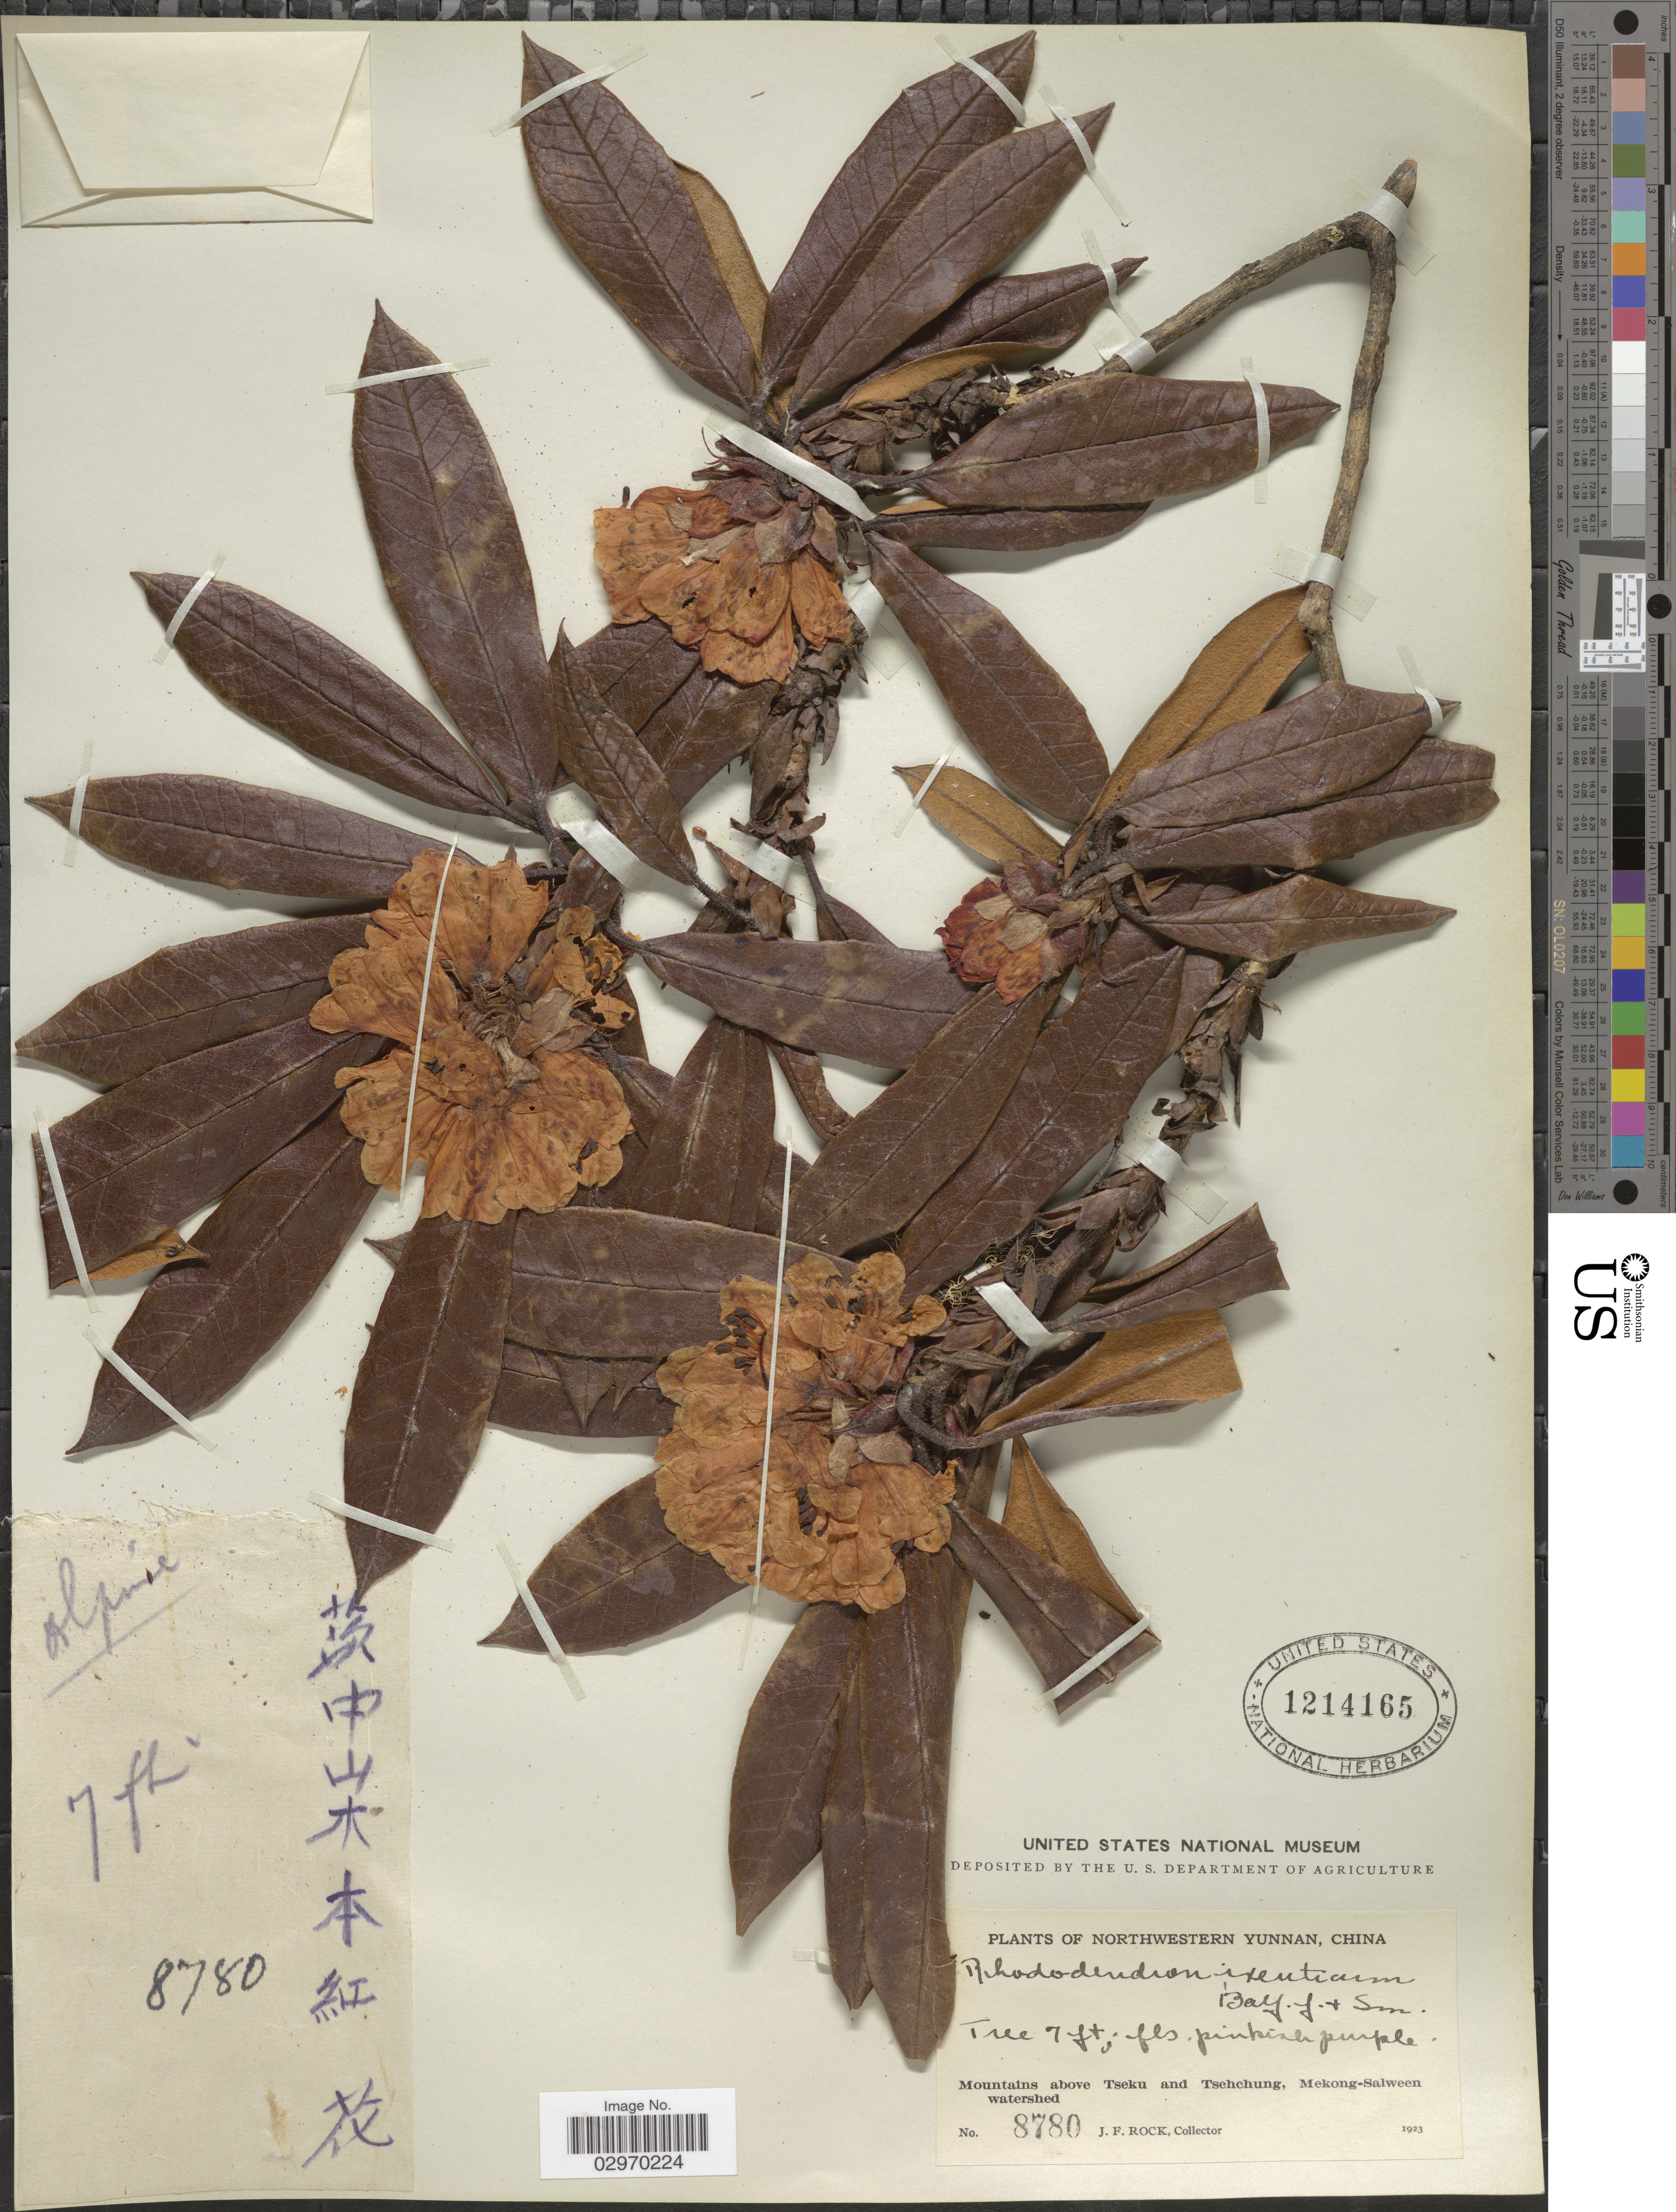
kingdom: Plantae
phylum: Tracheophyta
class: Magnoliopsida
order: Ericales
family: Ericaceae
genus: Rhododendron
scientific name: Rhododendron crinigerum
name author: Franch.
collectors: J. Rock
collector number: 8780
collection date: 1923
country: China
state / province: Yunnan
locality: Northwestern Yunnan. Mountains above Tseku and Tsehchung, Mekong-Salween watershed.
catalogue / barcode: US 1214165